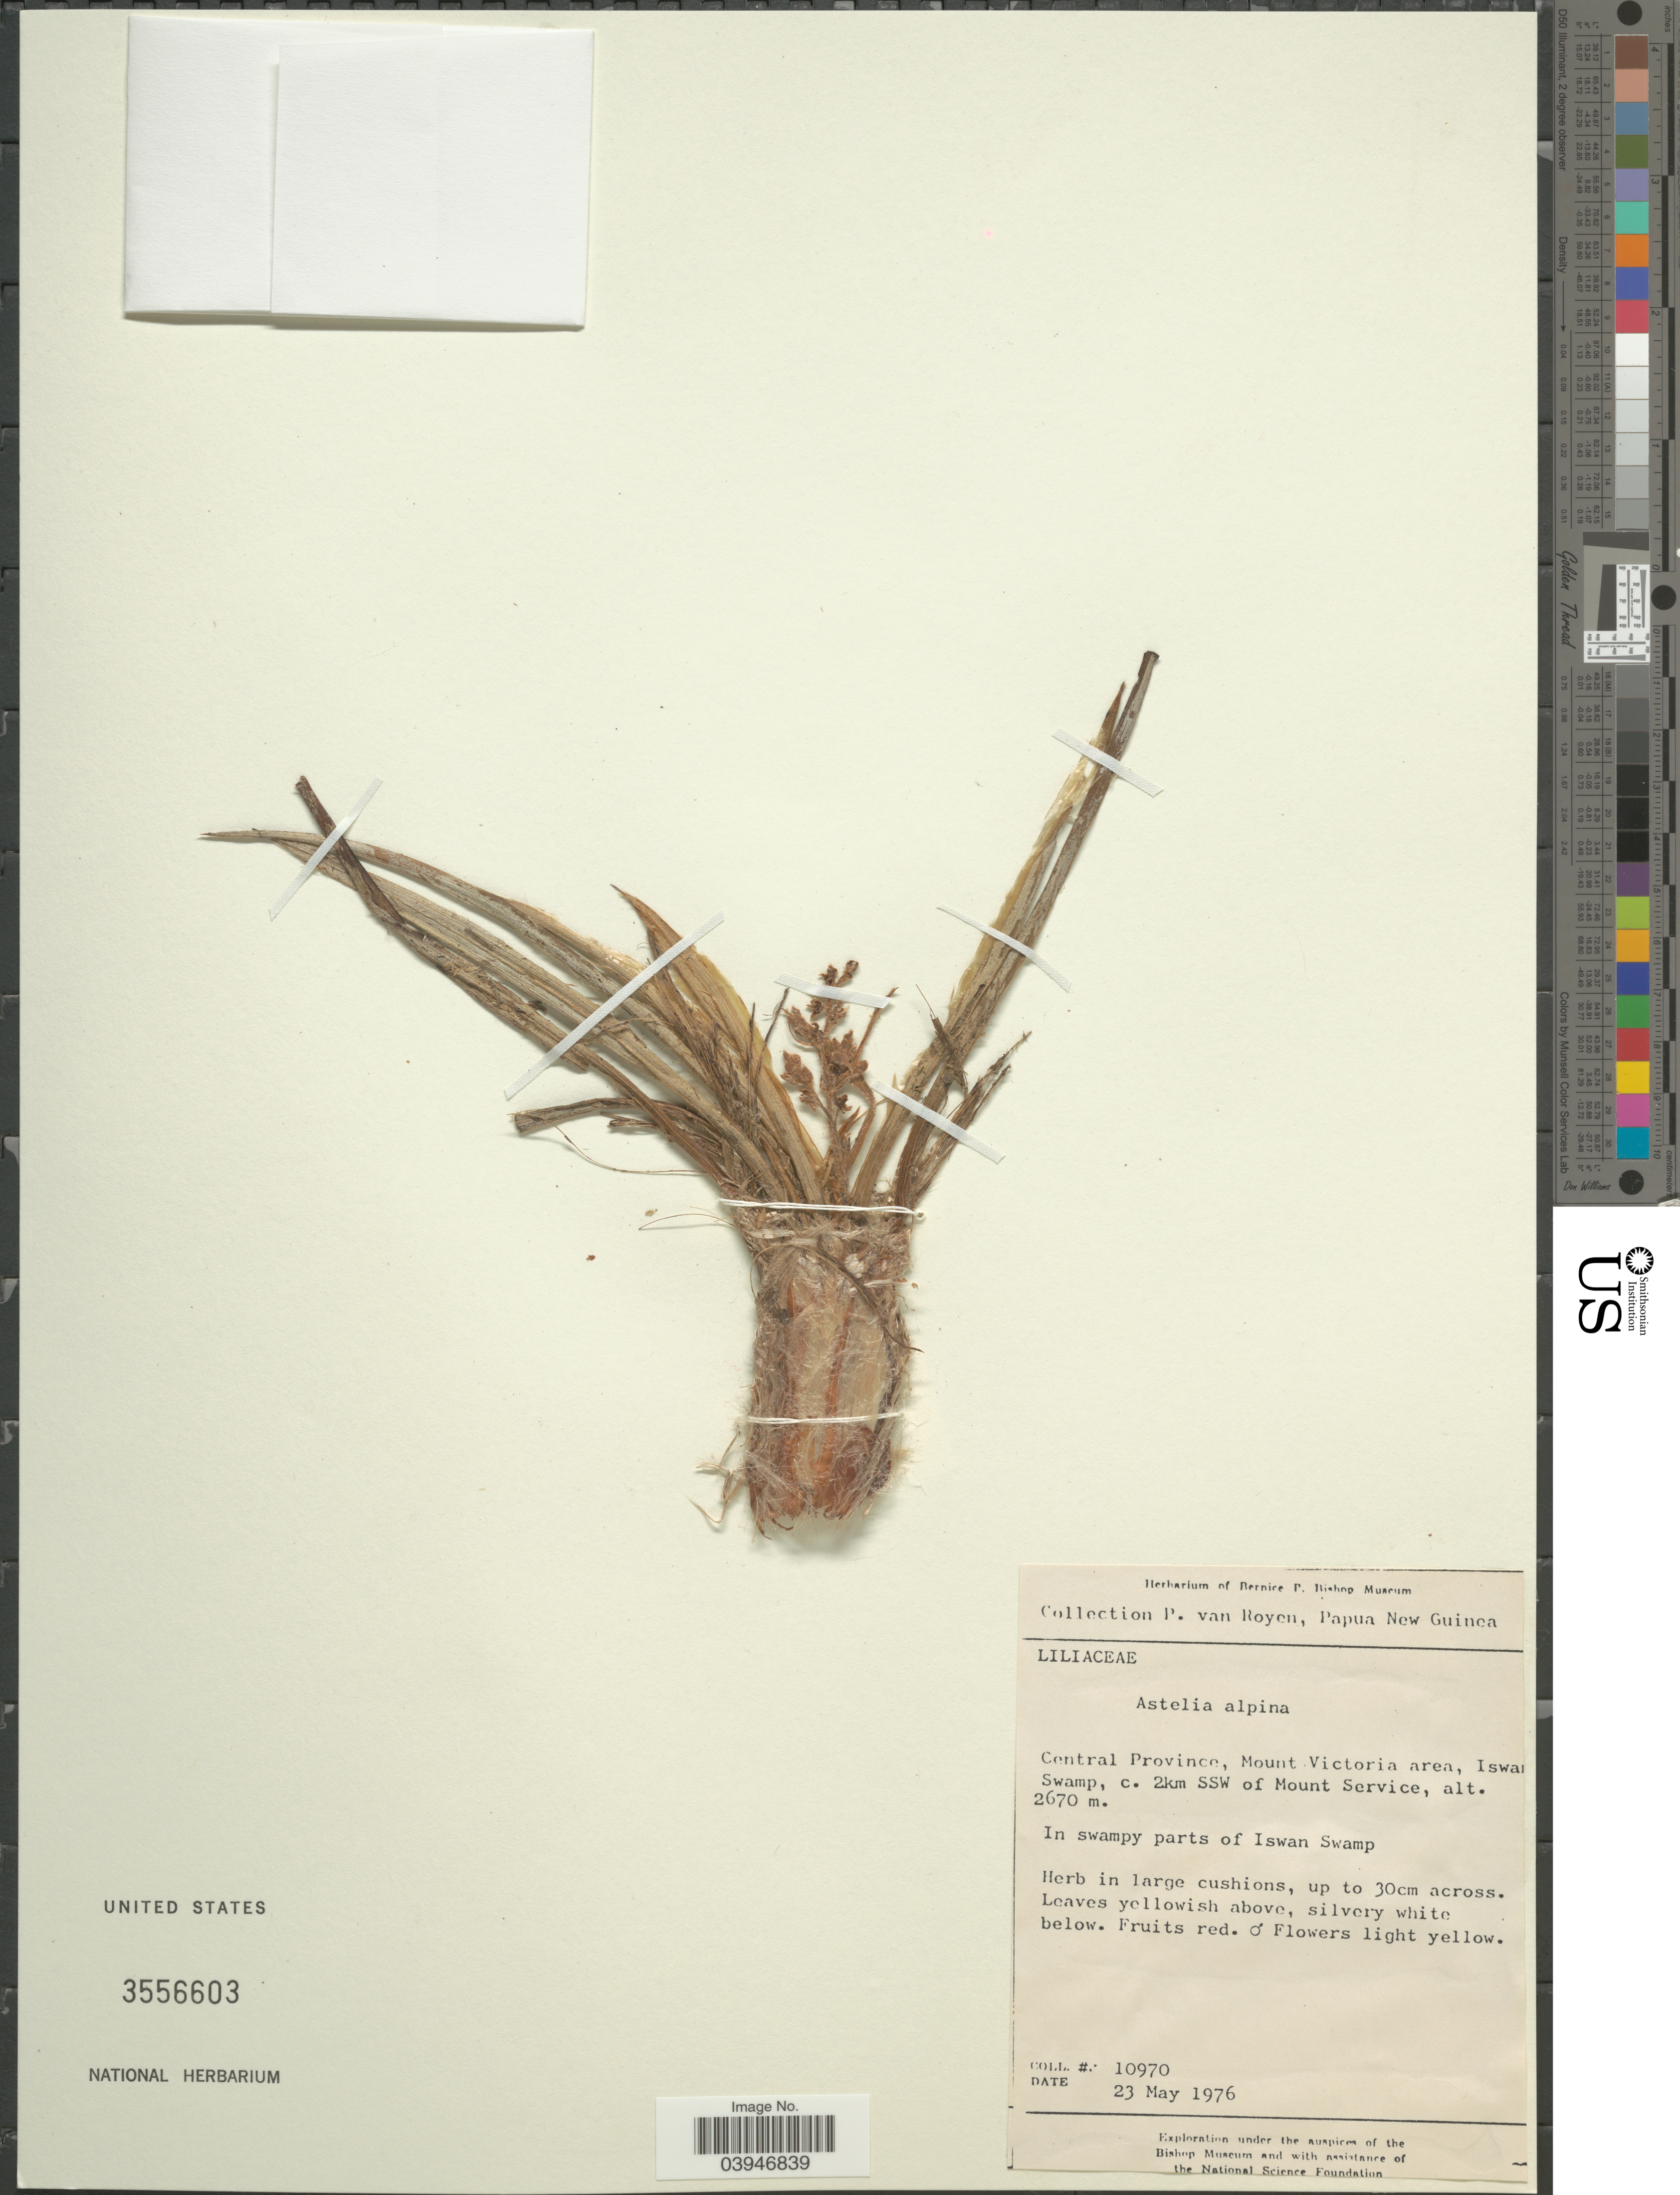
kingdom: Plantae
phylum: Tracheophyta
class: Liliopsida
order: Asparagales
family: Asteliaceae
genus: Astelia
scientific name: Astelia alpina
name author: R. Br.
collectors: P. van Royen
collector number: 10970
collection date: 1976-05-23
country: Papua New Guinea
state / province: Central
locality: Mount Victoria area, Iswa [illegible text] Swamp, c. 2km SSW of Mount Service. In swampy parts of Iswan Swamp.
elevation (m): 2670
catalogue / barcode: US 3556603